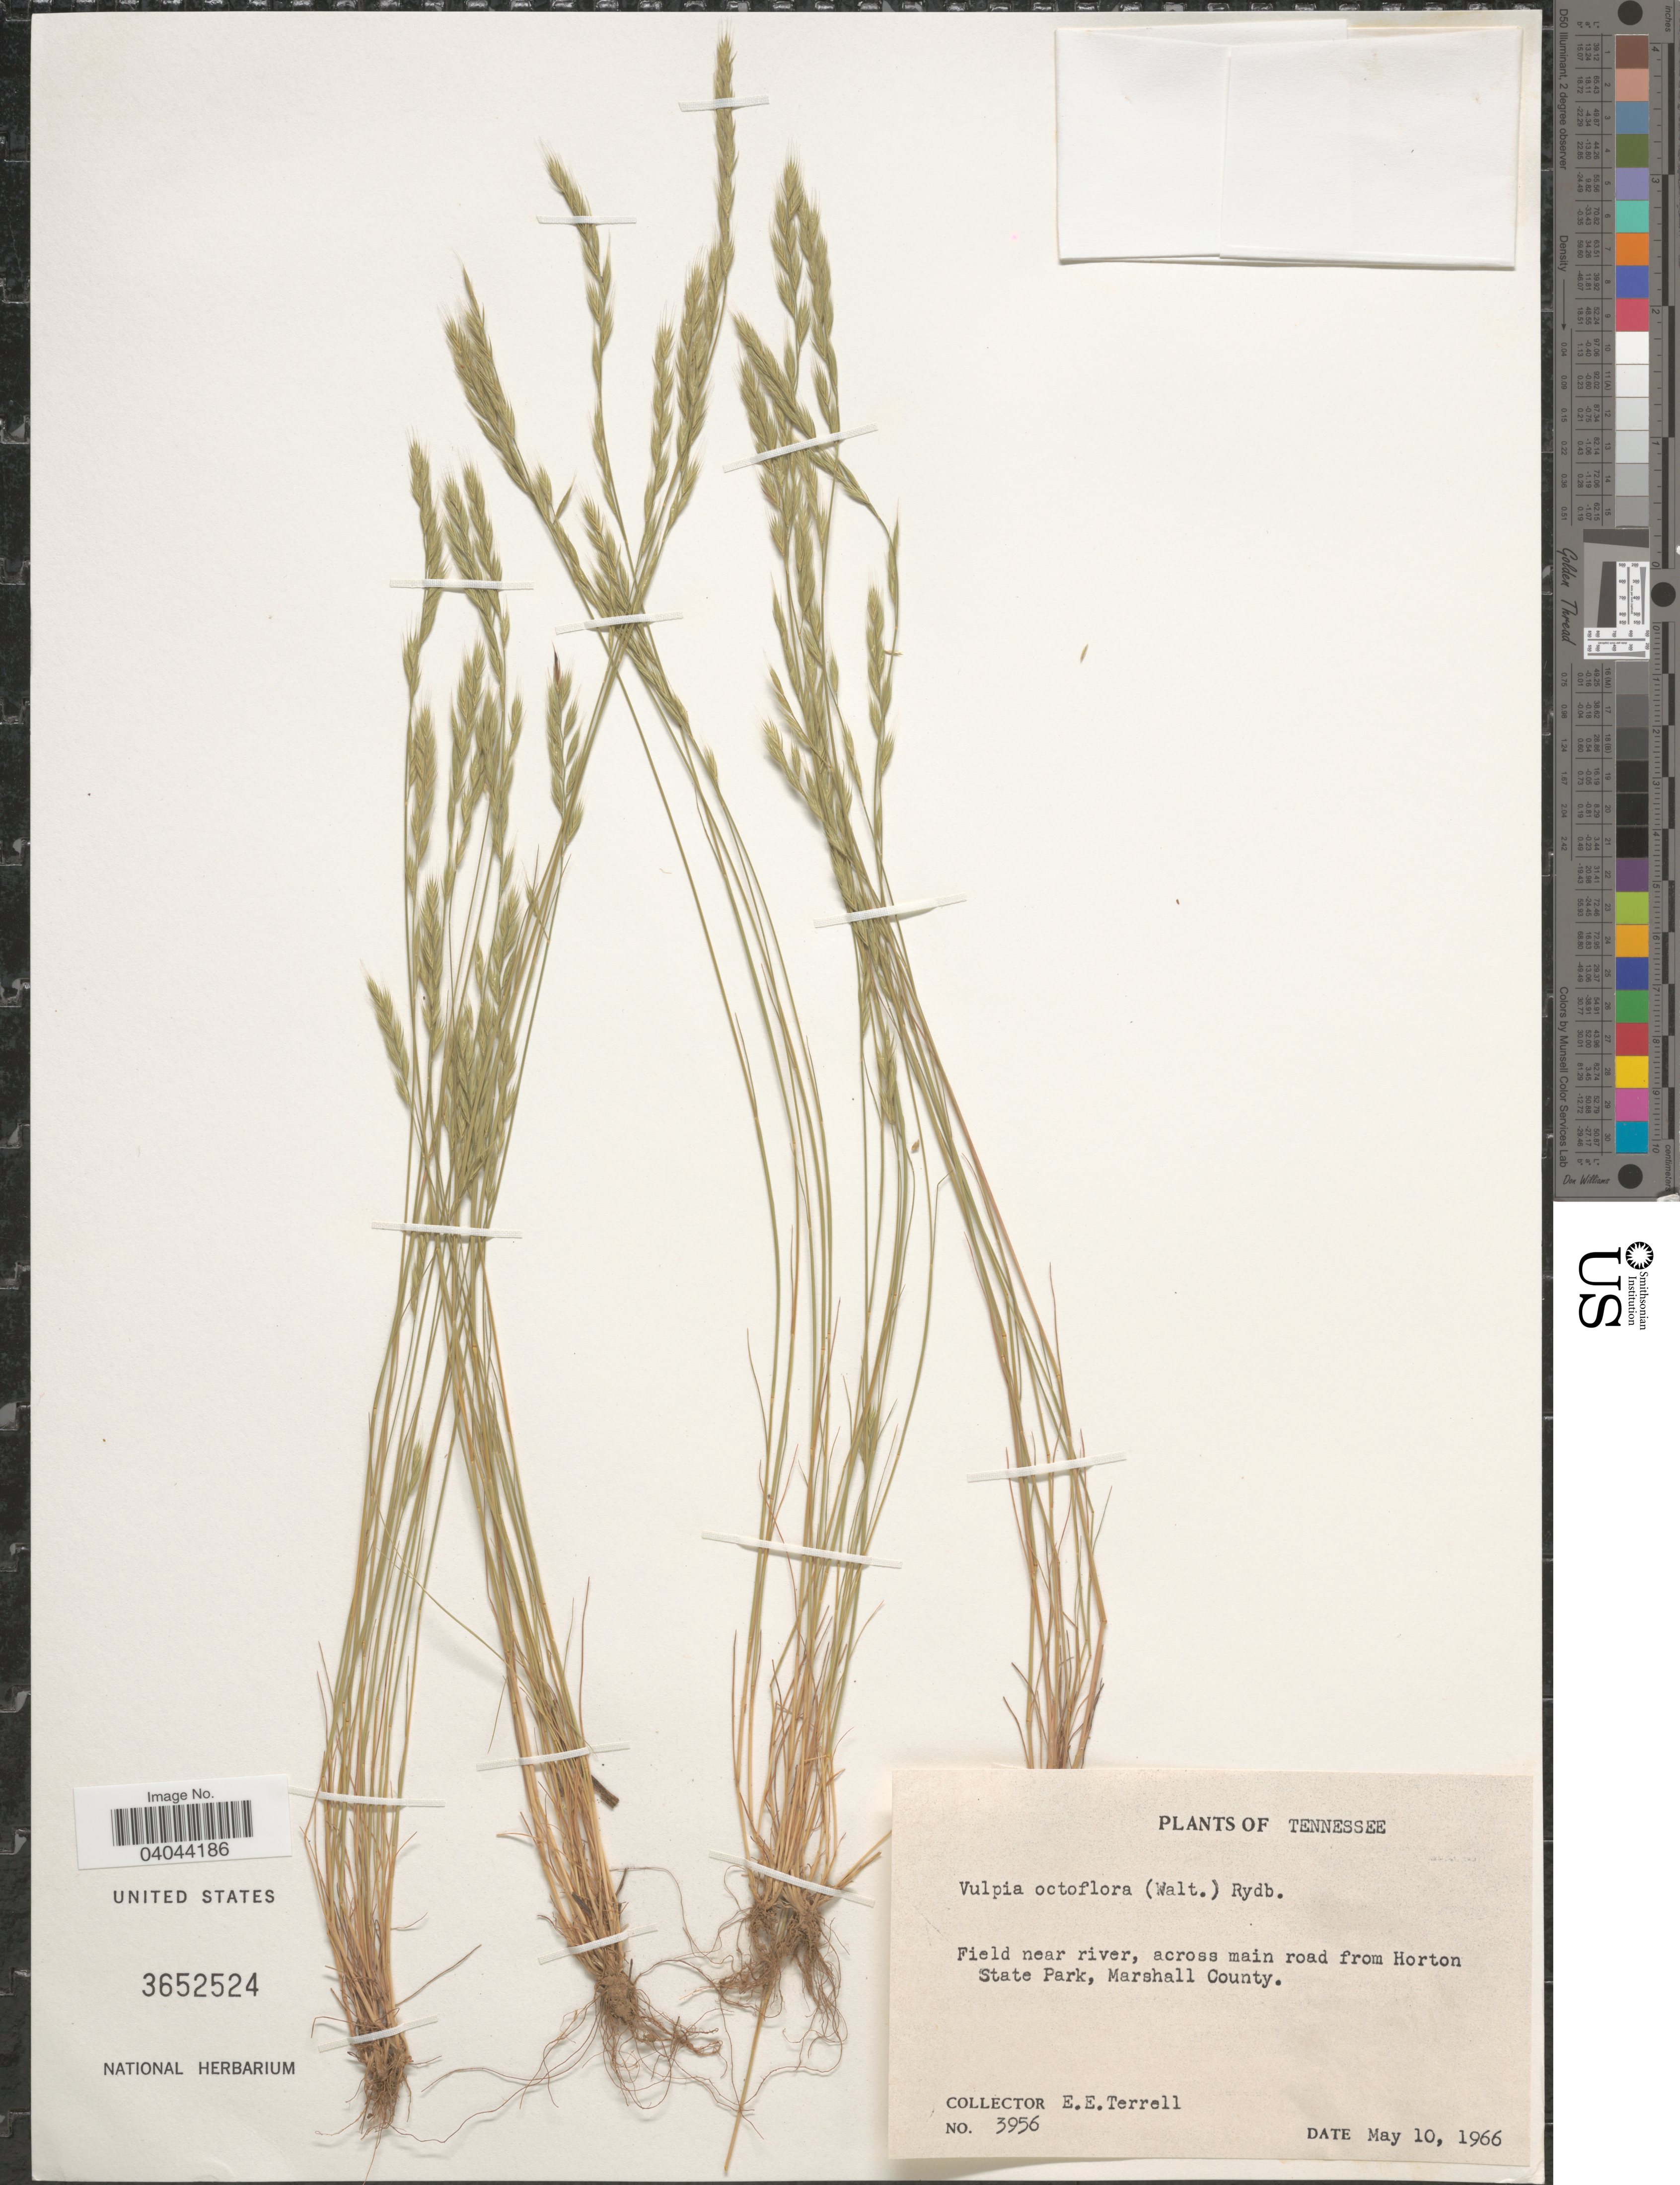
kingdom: Plantae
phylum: Tracheophyta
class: Liliopsida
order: Poales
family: Poaceae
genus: Festuca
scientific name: Festuca octoflora var. octoflora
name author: Walter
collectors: E. E. Terrell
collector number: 3956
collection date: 1966-05-10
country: United States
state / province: Tennessee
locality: Across main road from Horton State Park, Marshall County.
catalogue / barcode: US 3652524